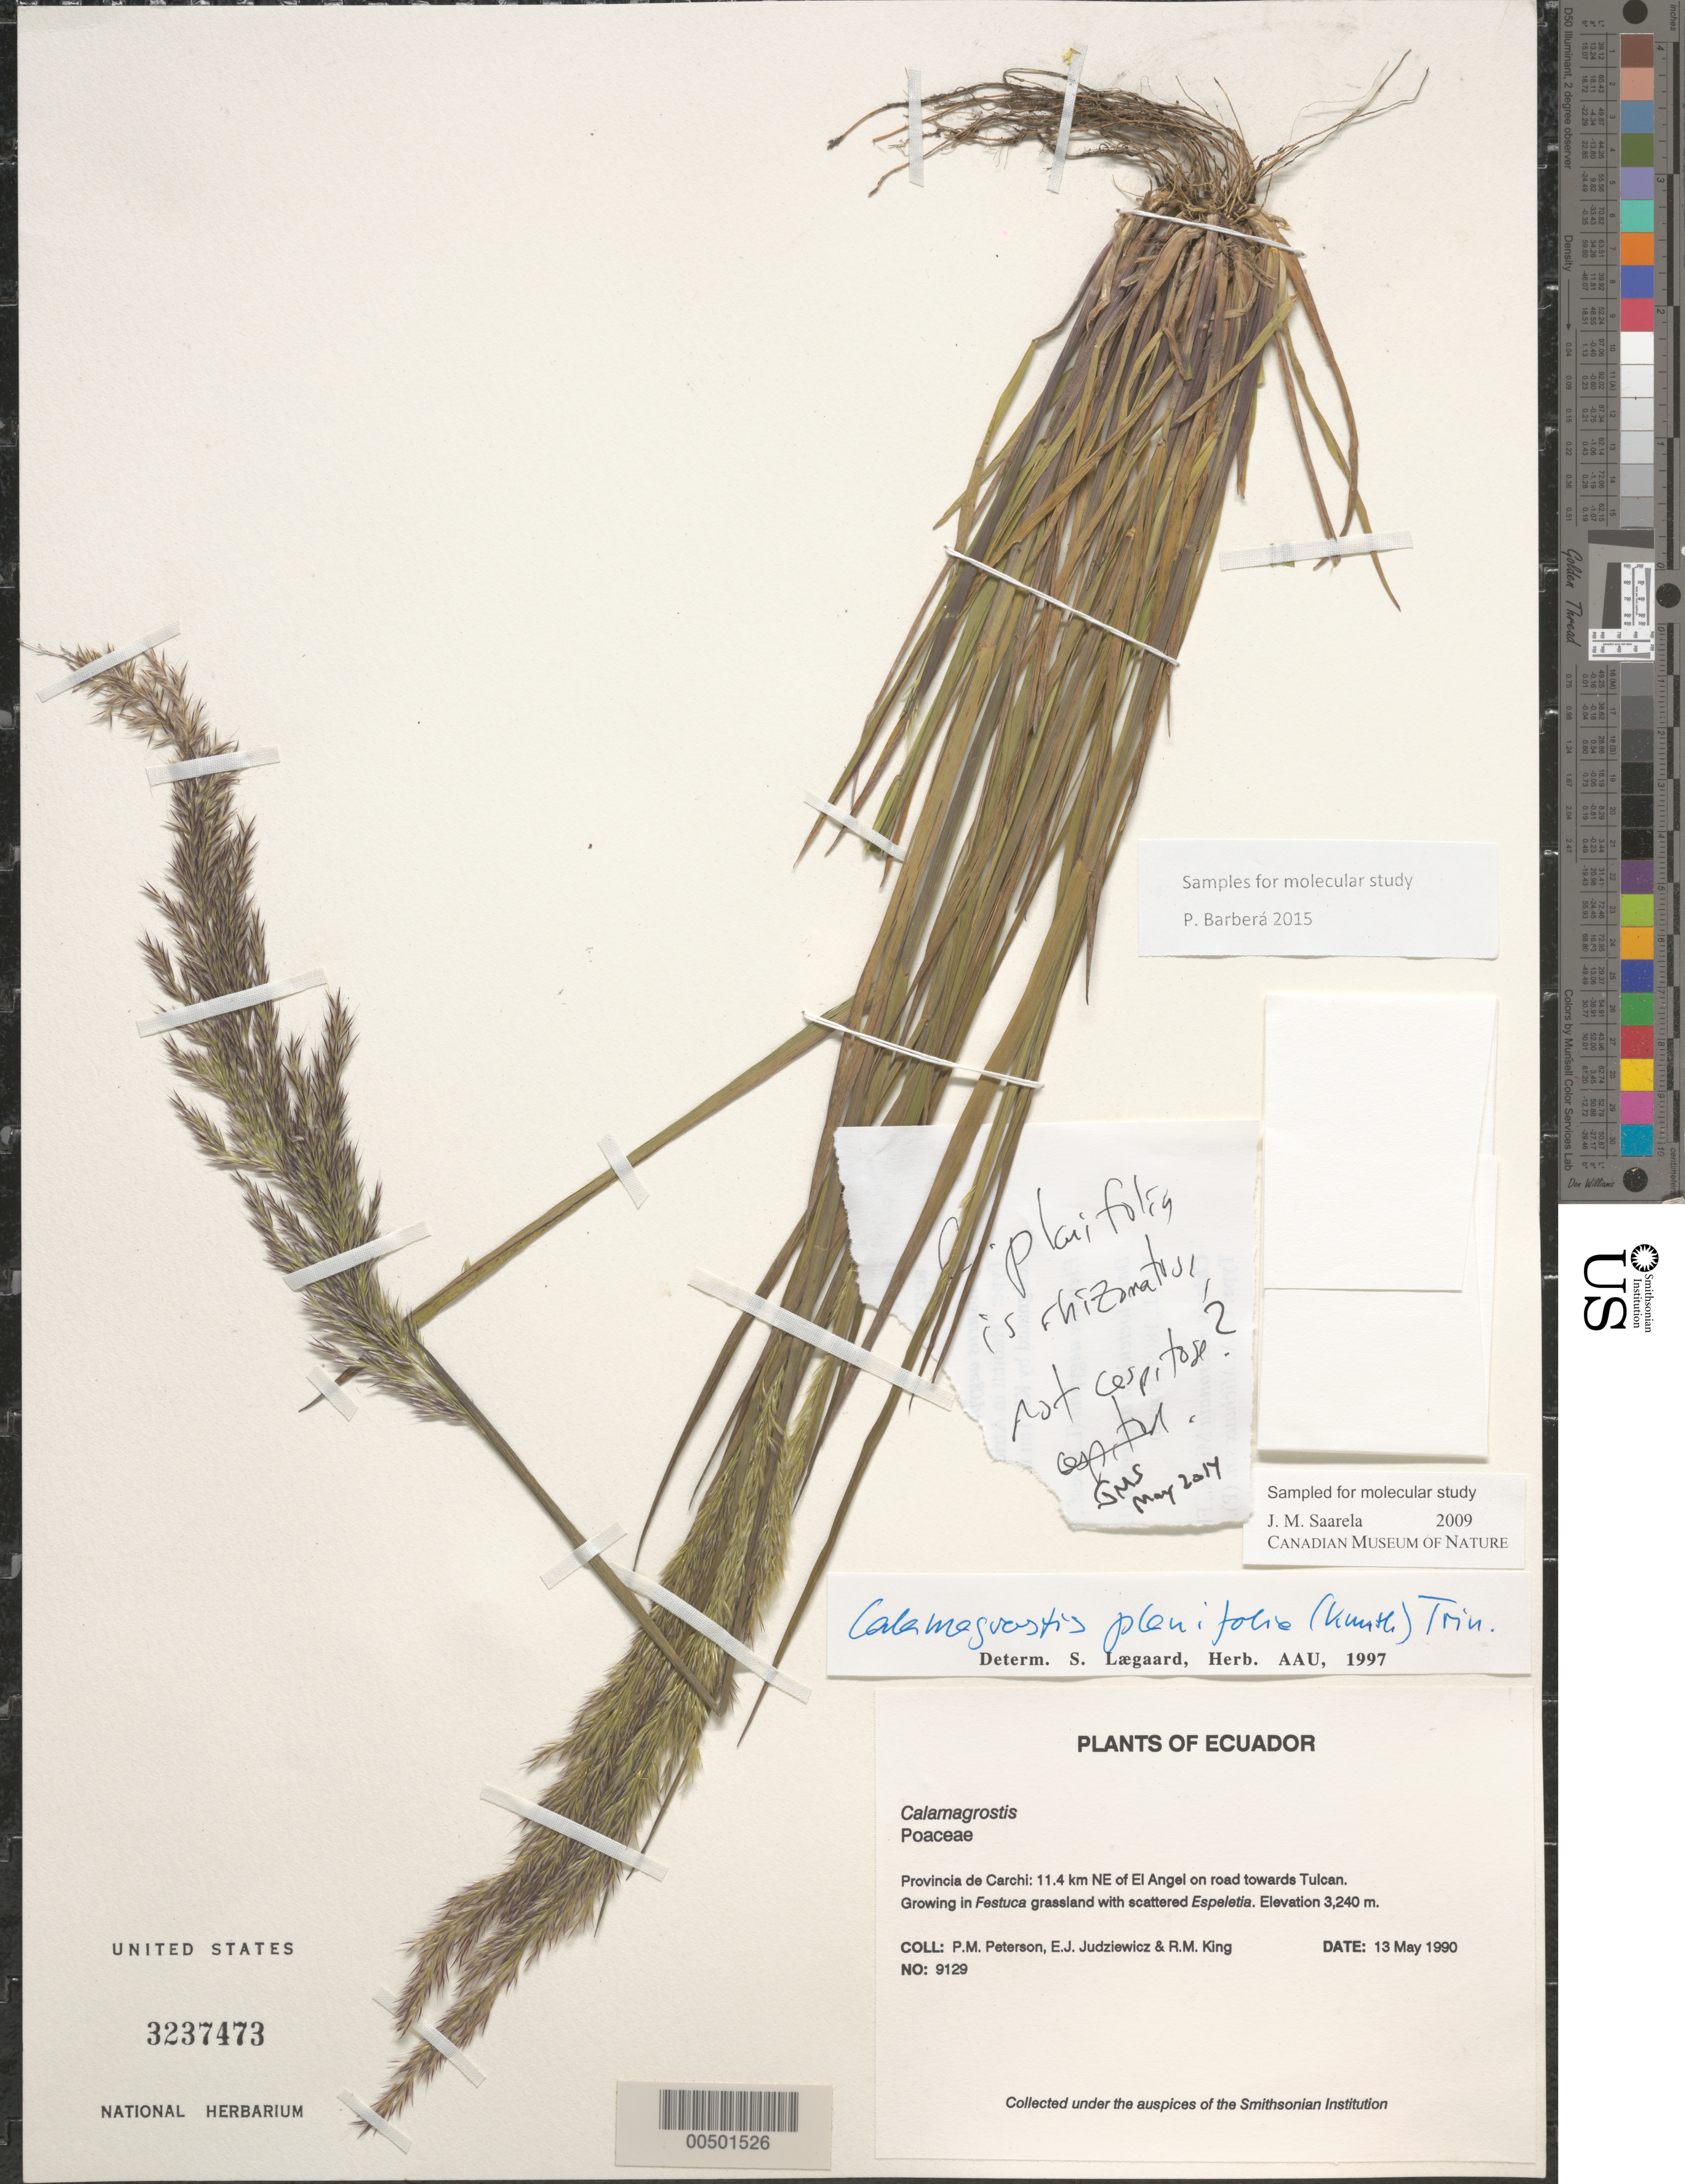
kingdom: Plantae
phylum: Tracheophyta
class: Liliopsida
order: Poales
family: Poaceae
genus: Calamagrostis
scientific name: Calamagrostis planifolia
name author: (Kunth) Trin. ex Steud.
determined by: Lægaard, S., (AAU), University of Aarhus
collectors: P. M. Peterson, E. J. Judziewicz & R. M. King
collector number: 09129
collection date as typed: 13 May 1990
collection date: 1990-05-13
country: Ecuador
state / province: Carchi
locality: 11.4 km NE of El Angel on road towards Tulcan.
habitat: Growing in Festuca grassland with scattered Espeletia.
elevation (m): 3240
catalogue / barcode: US 3237473